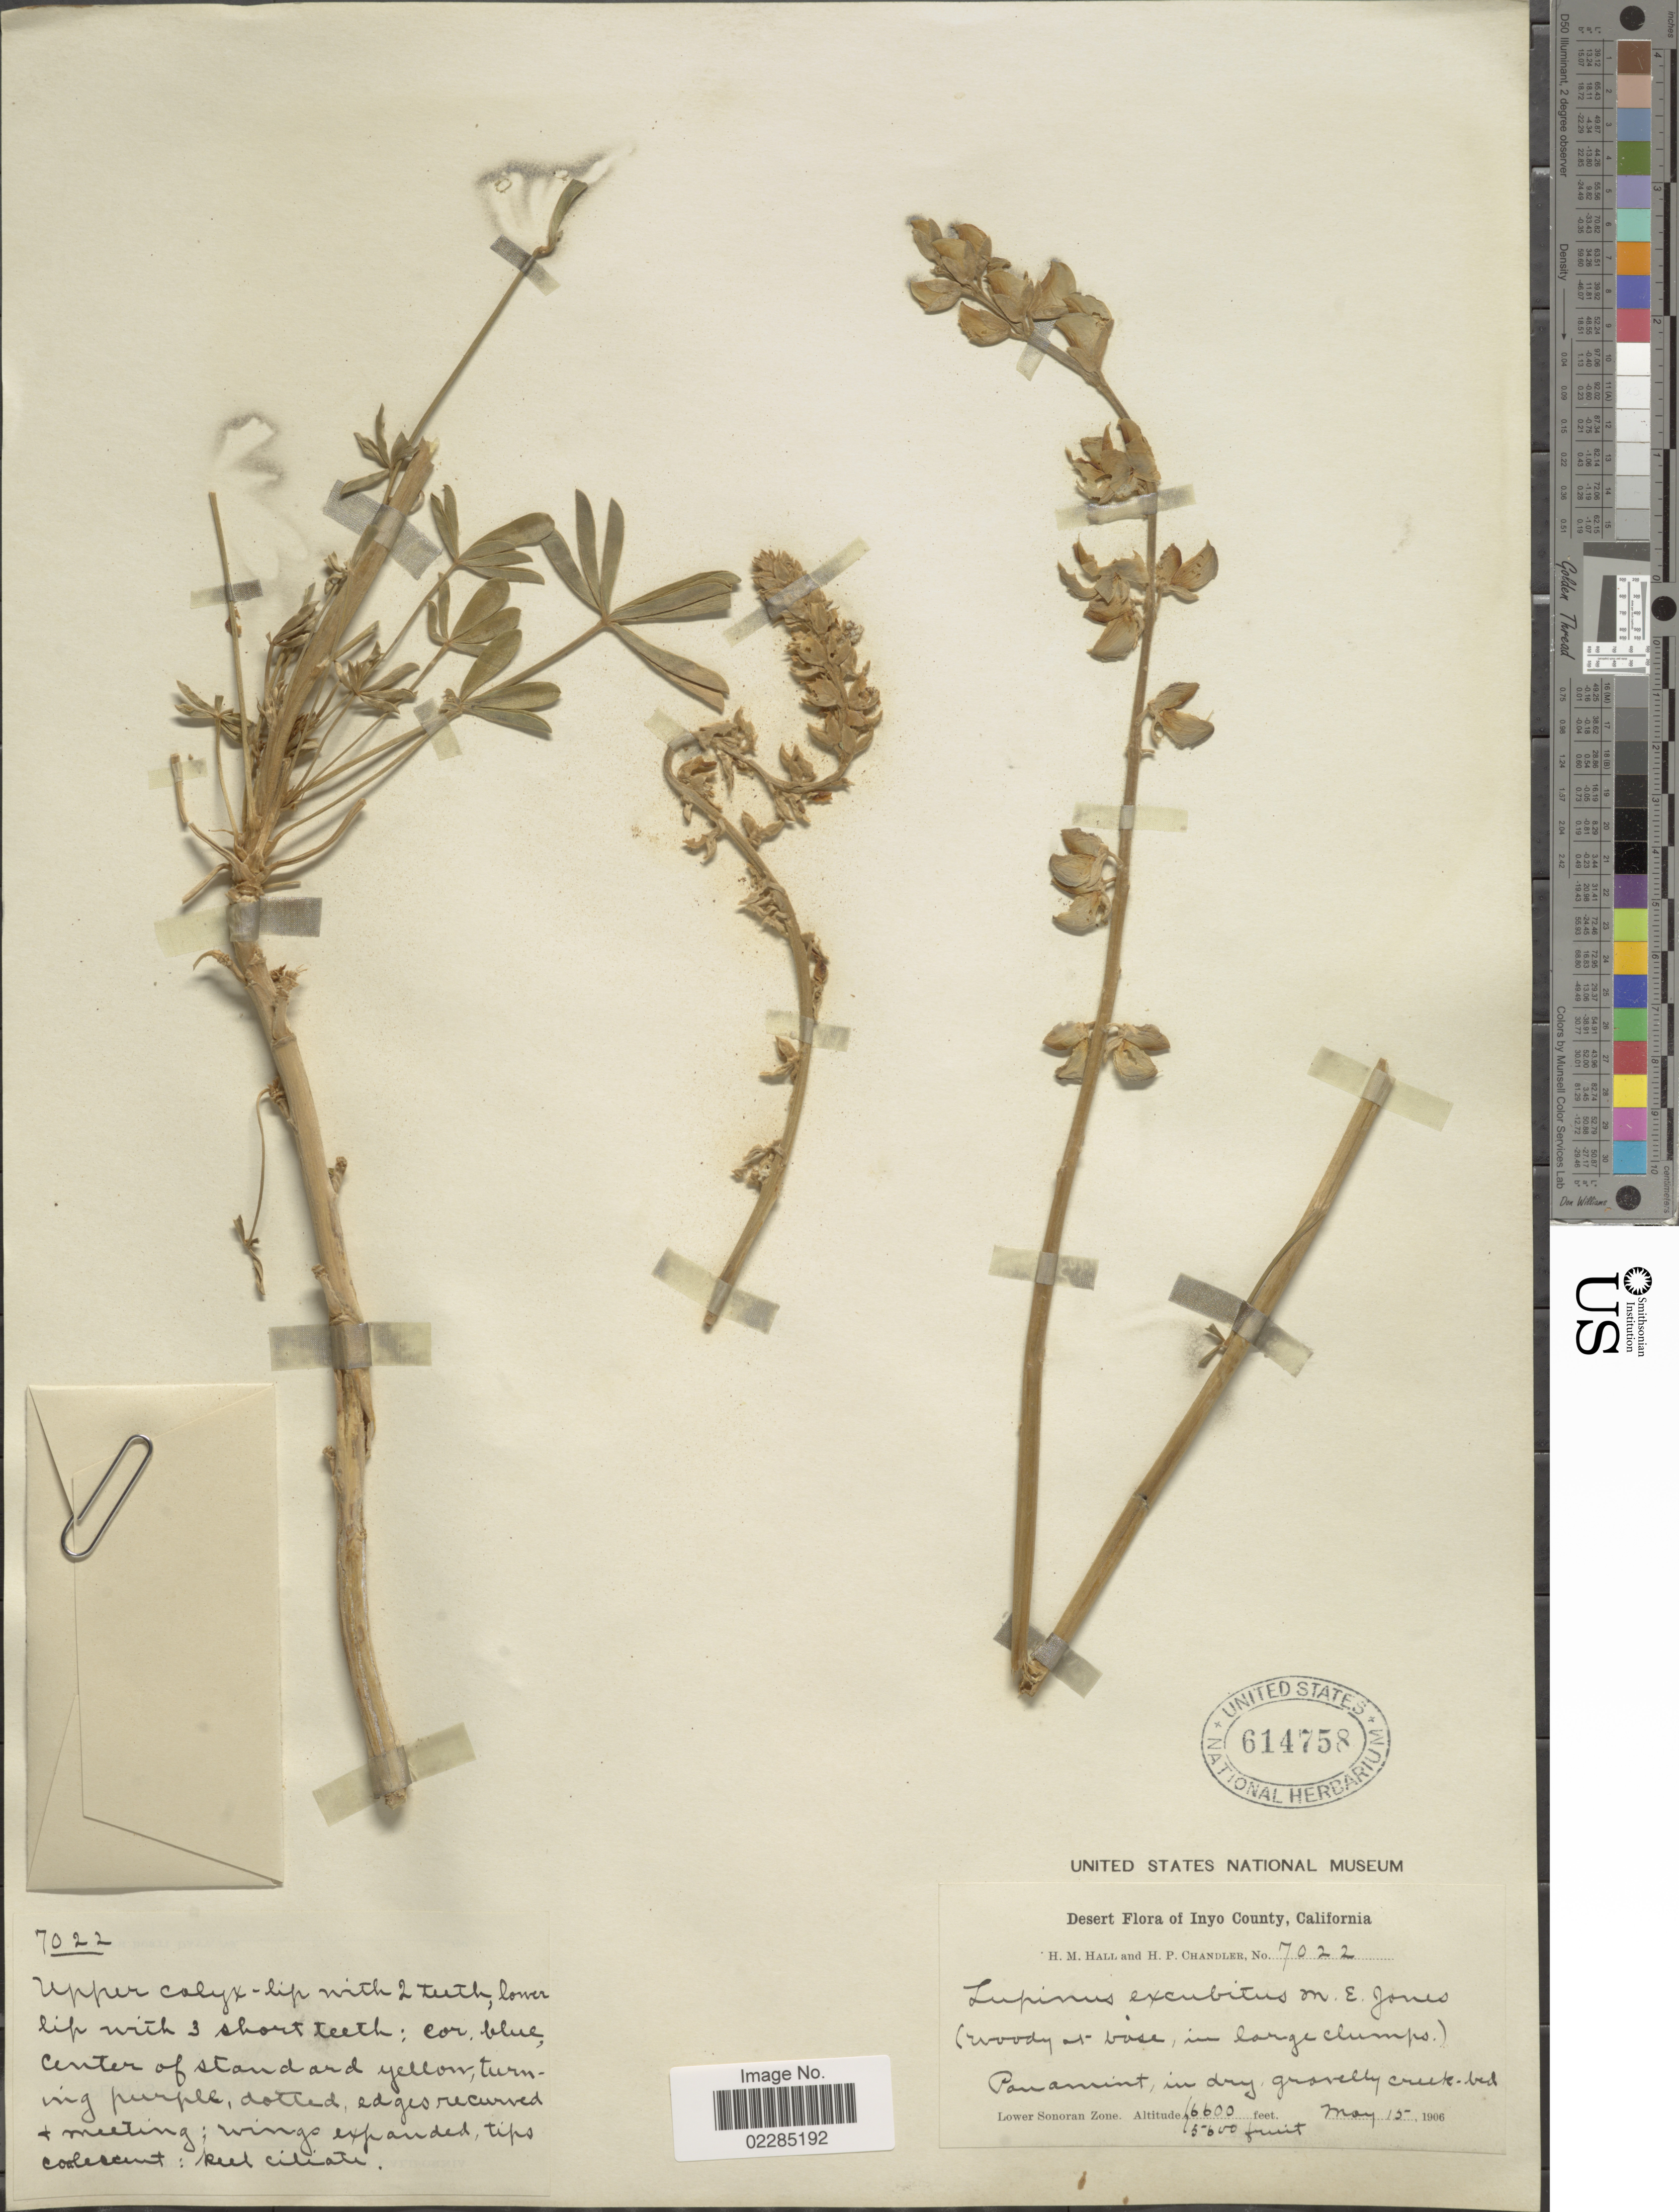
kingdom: Plantae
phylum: Tracheophyta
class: Magnoliopsida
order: Fabales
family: Fabaceae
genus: Lupinus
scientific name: Lupinus excubitus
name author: M.E. Jones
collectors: H. M. Hall & H. Chandler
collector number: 7022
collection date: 1906-05-15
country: United States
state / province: California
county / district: Inyo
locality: Inyo County. Panamint, in dry, gravelly creek- bed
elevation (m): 1707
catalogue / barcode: US 614758